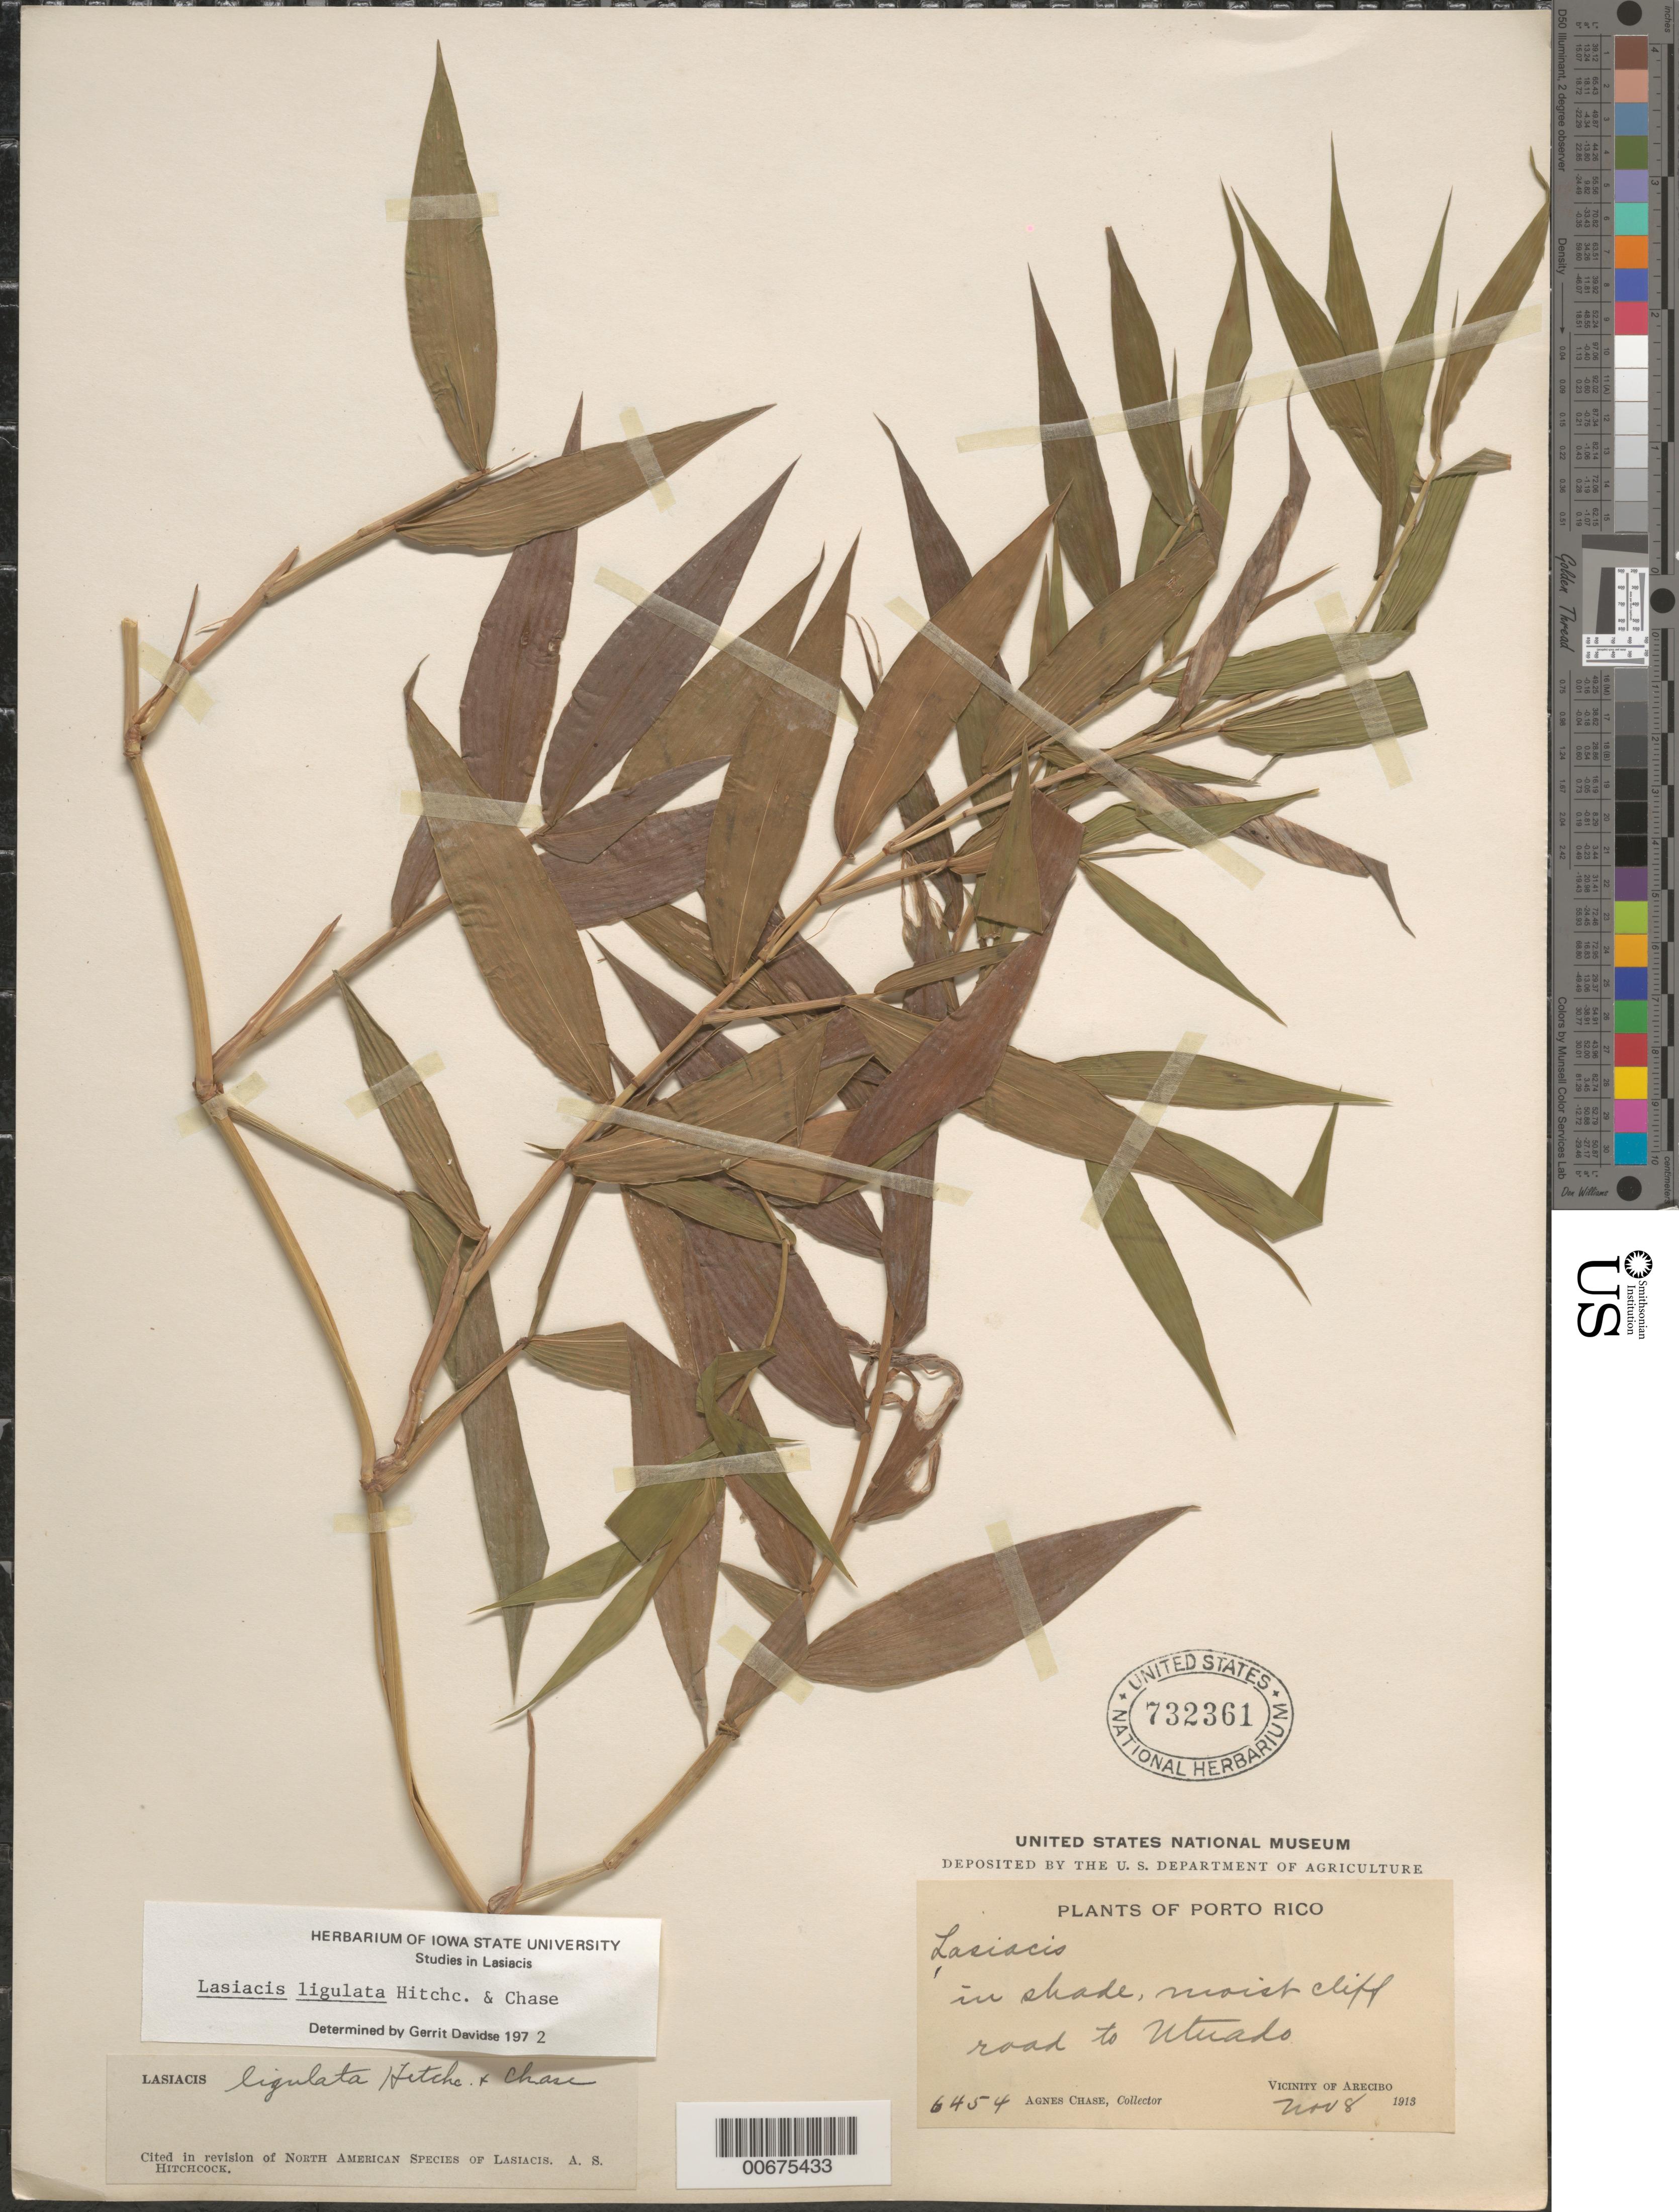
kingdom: Plantae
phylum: Tracheophyta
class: Liliopsida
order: Poales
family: Poaceae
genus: Lasiacis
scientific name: Lasiacis ligulata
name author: Hitchc. & Chase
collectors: A. Chase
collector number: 6454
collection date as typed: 08 Nov 1913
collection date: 1913-11-08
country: Puerto Rico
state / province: Utuado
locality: road to Utuado. In shade, moist cliff.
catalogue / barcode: US 732361